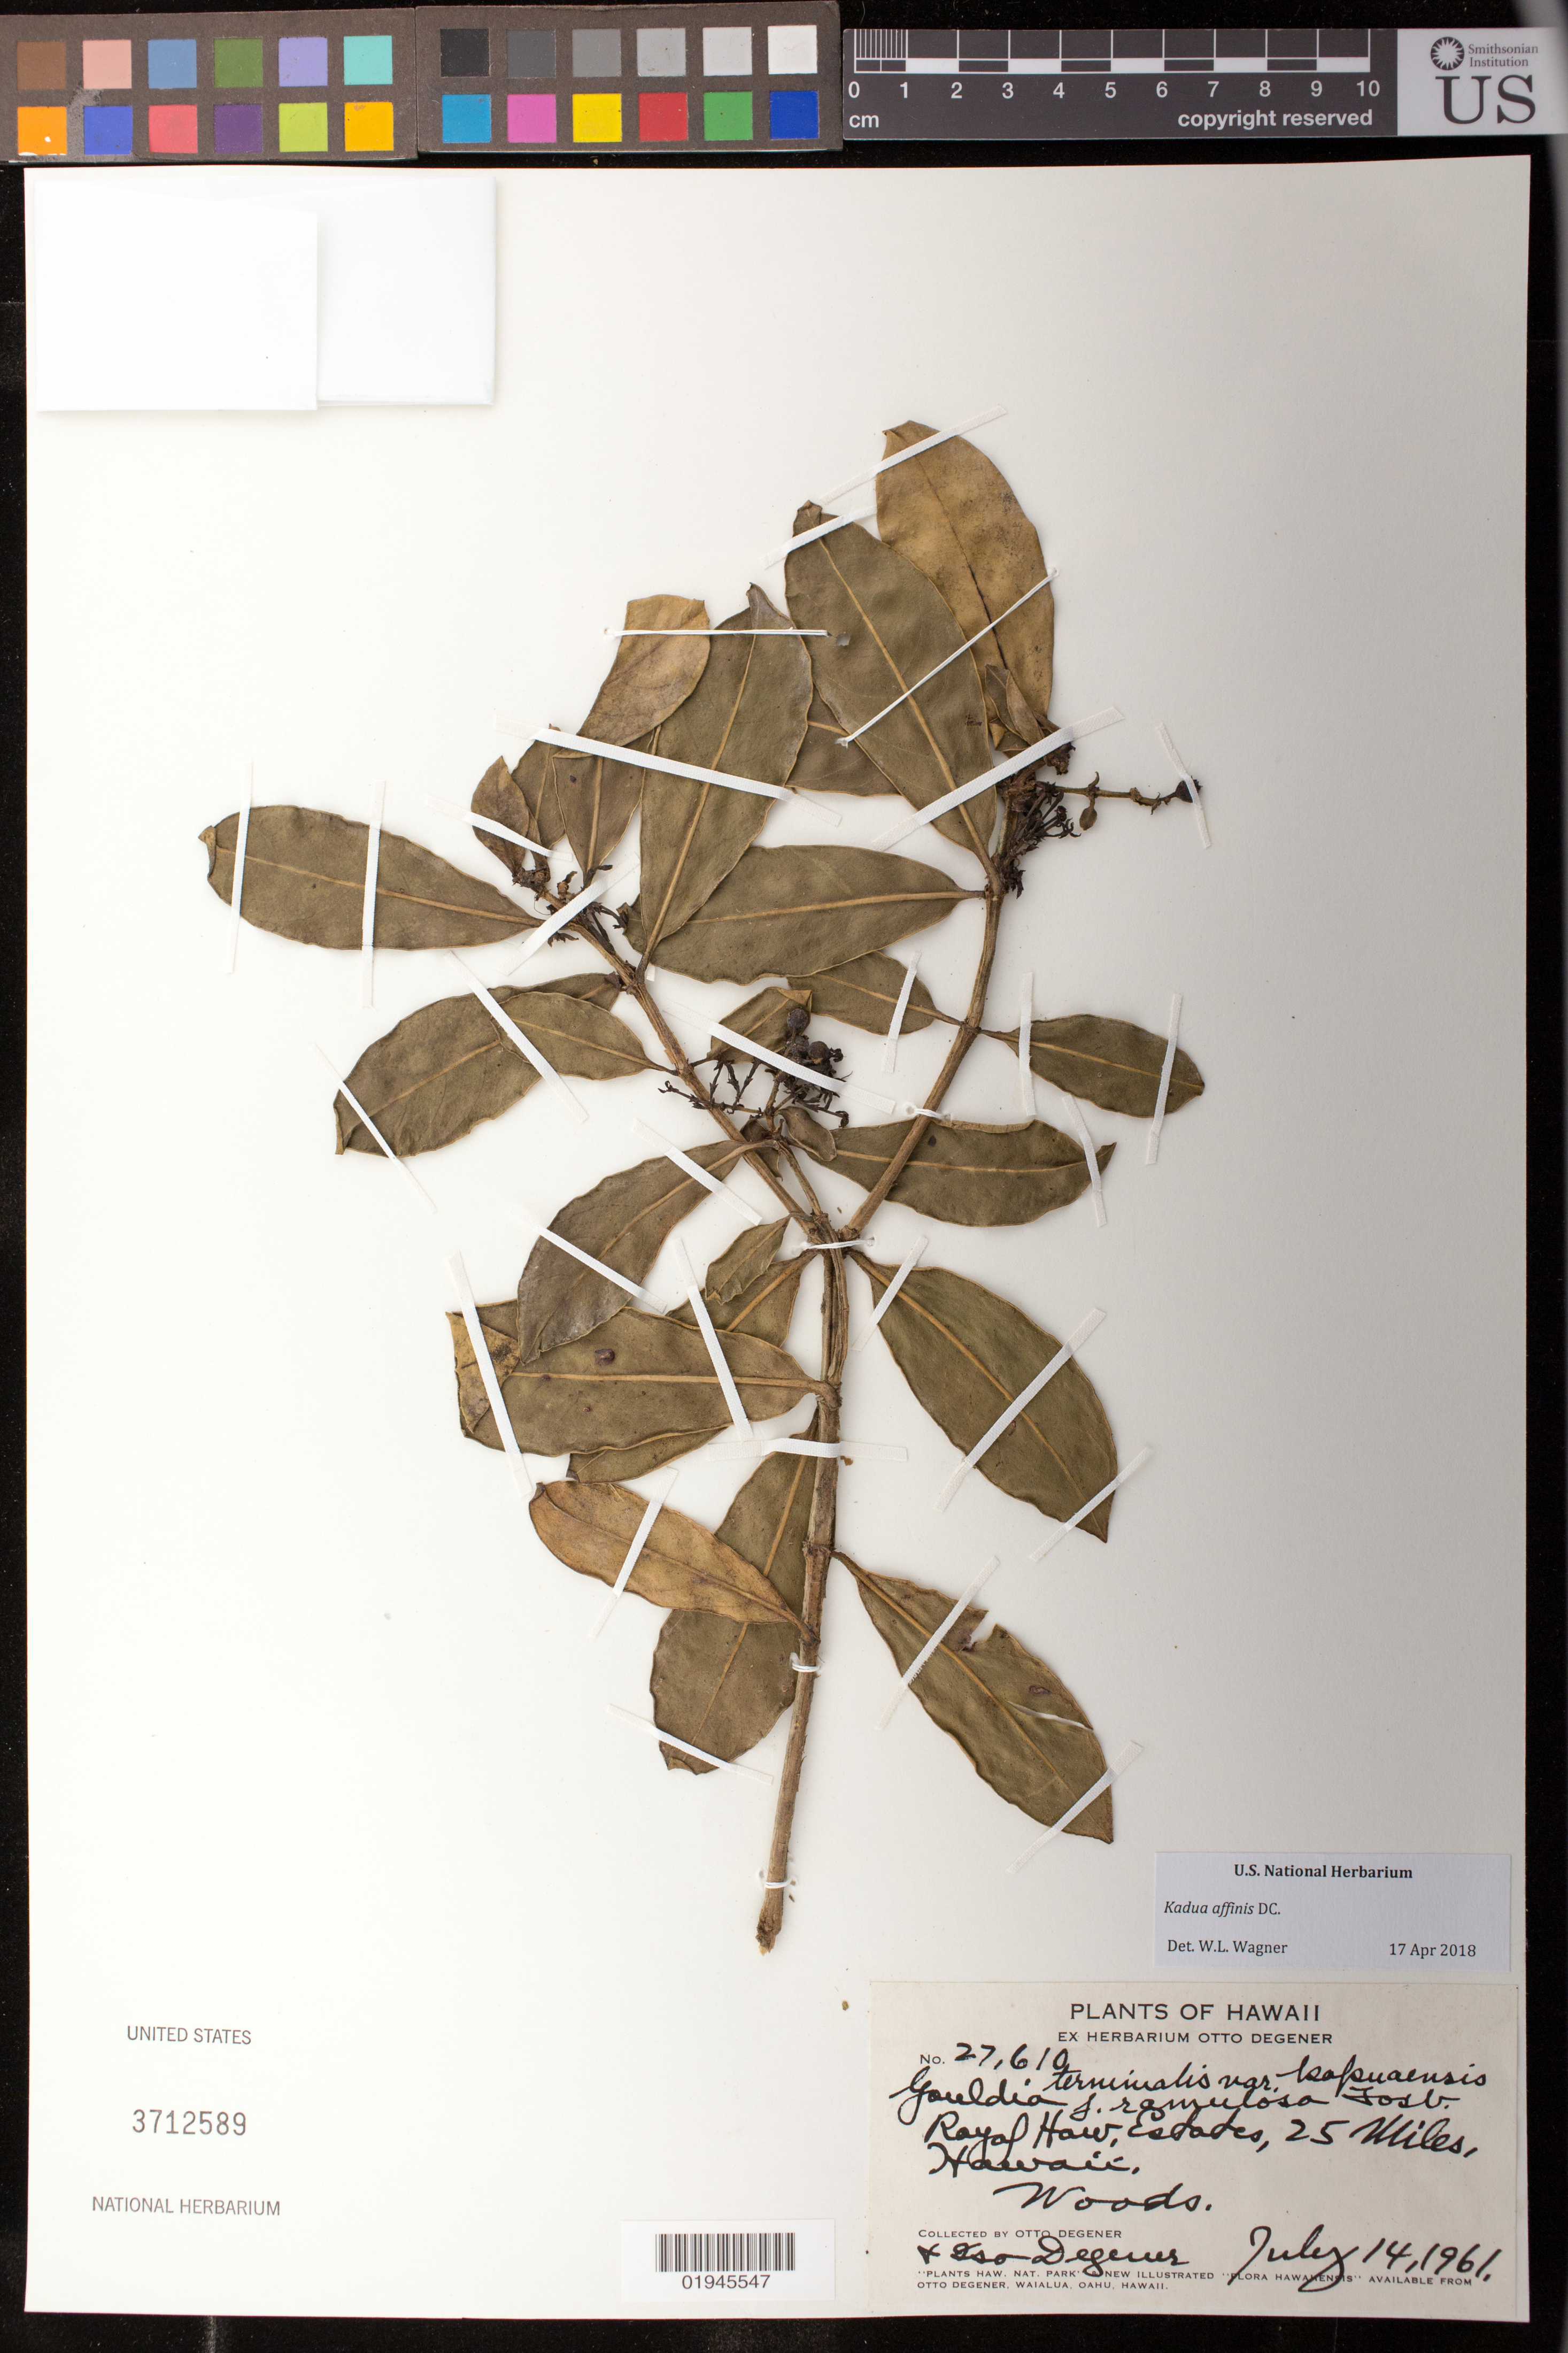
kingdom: Plantae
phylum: Tracheophyta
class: Magnoliopsida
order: Gentianales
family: Rubiaceae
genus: Kadua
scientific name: Kadua affinis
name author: DC.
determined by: Wagner, W. L., (BOT), Smithsonian Institution - National Museum of Natural History (UNITED STATES)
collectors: O. Degener & I. Degener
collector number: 27610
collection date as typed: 14 Jul 1961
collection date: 1961-07-14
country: United States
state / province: Hawaii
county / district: Hawaii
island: Hawaii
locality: Royal Hawaiian Estates, 25 Miles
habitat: Woods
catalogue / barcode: US 3712589